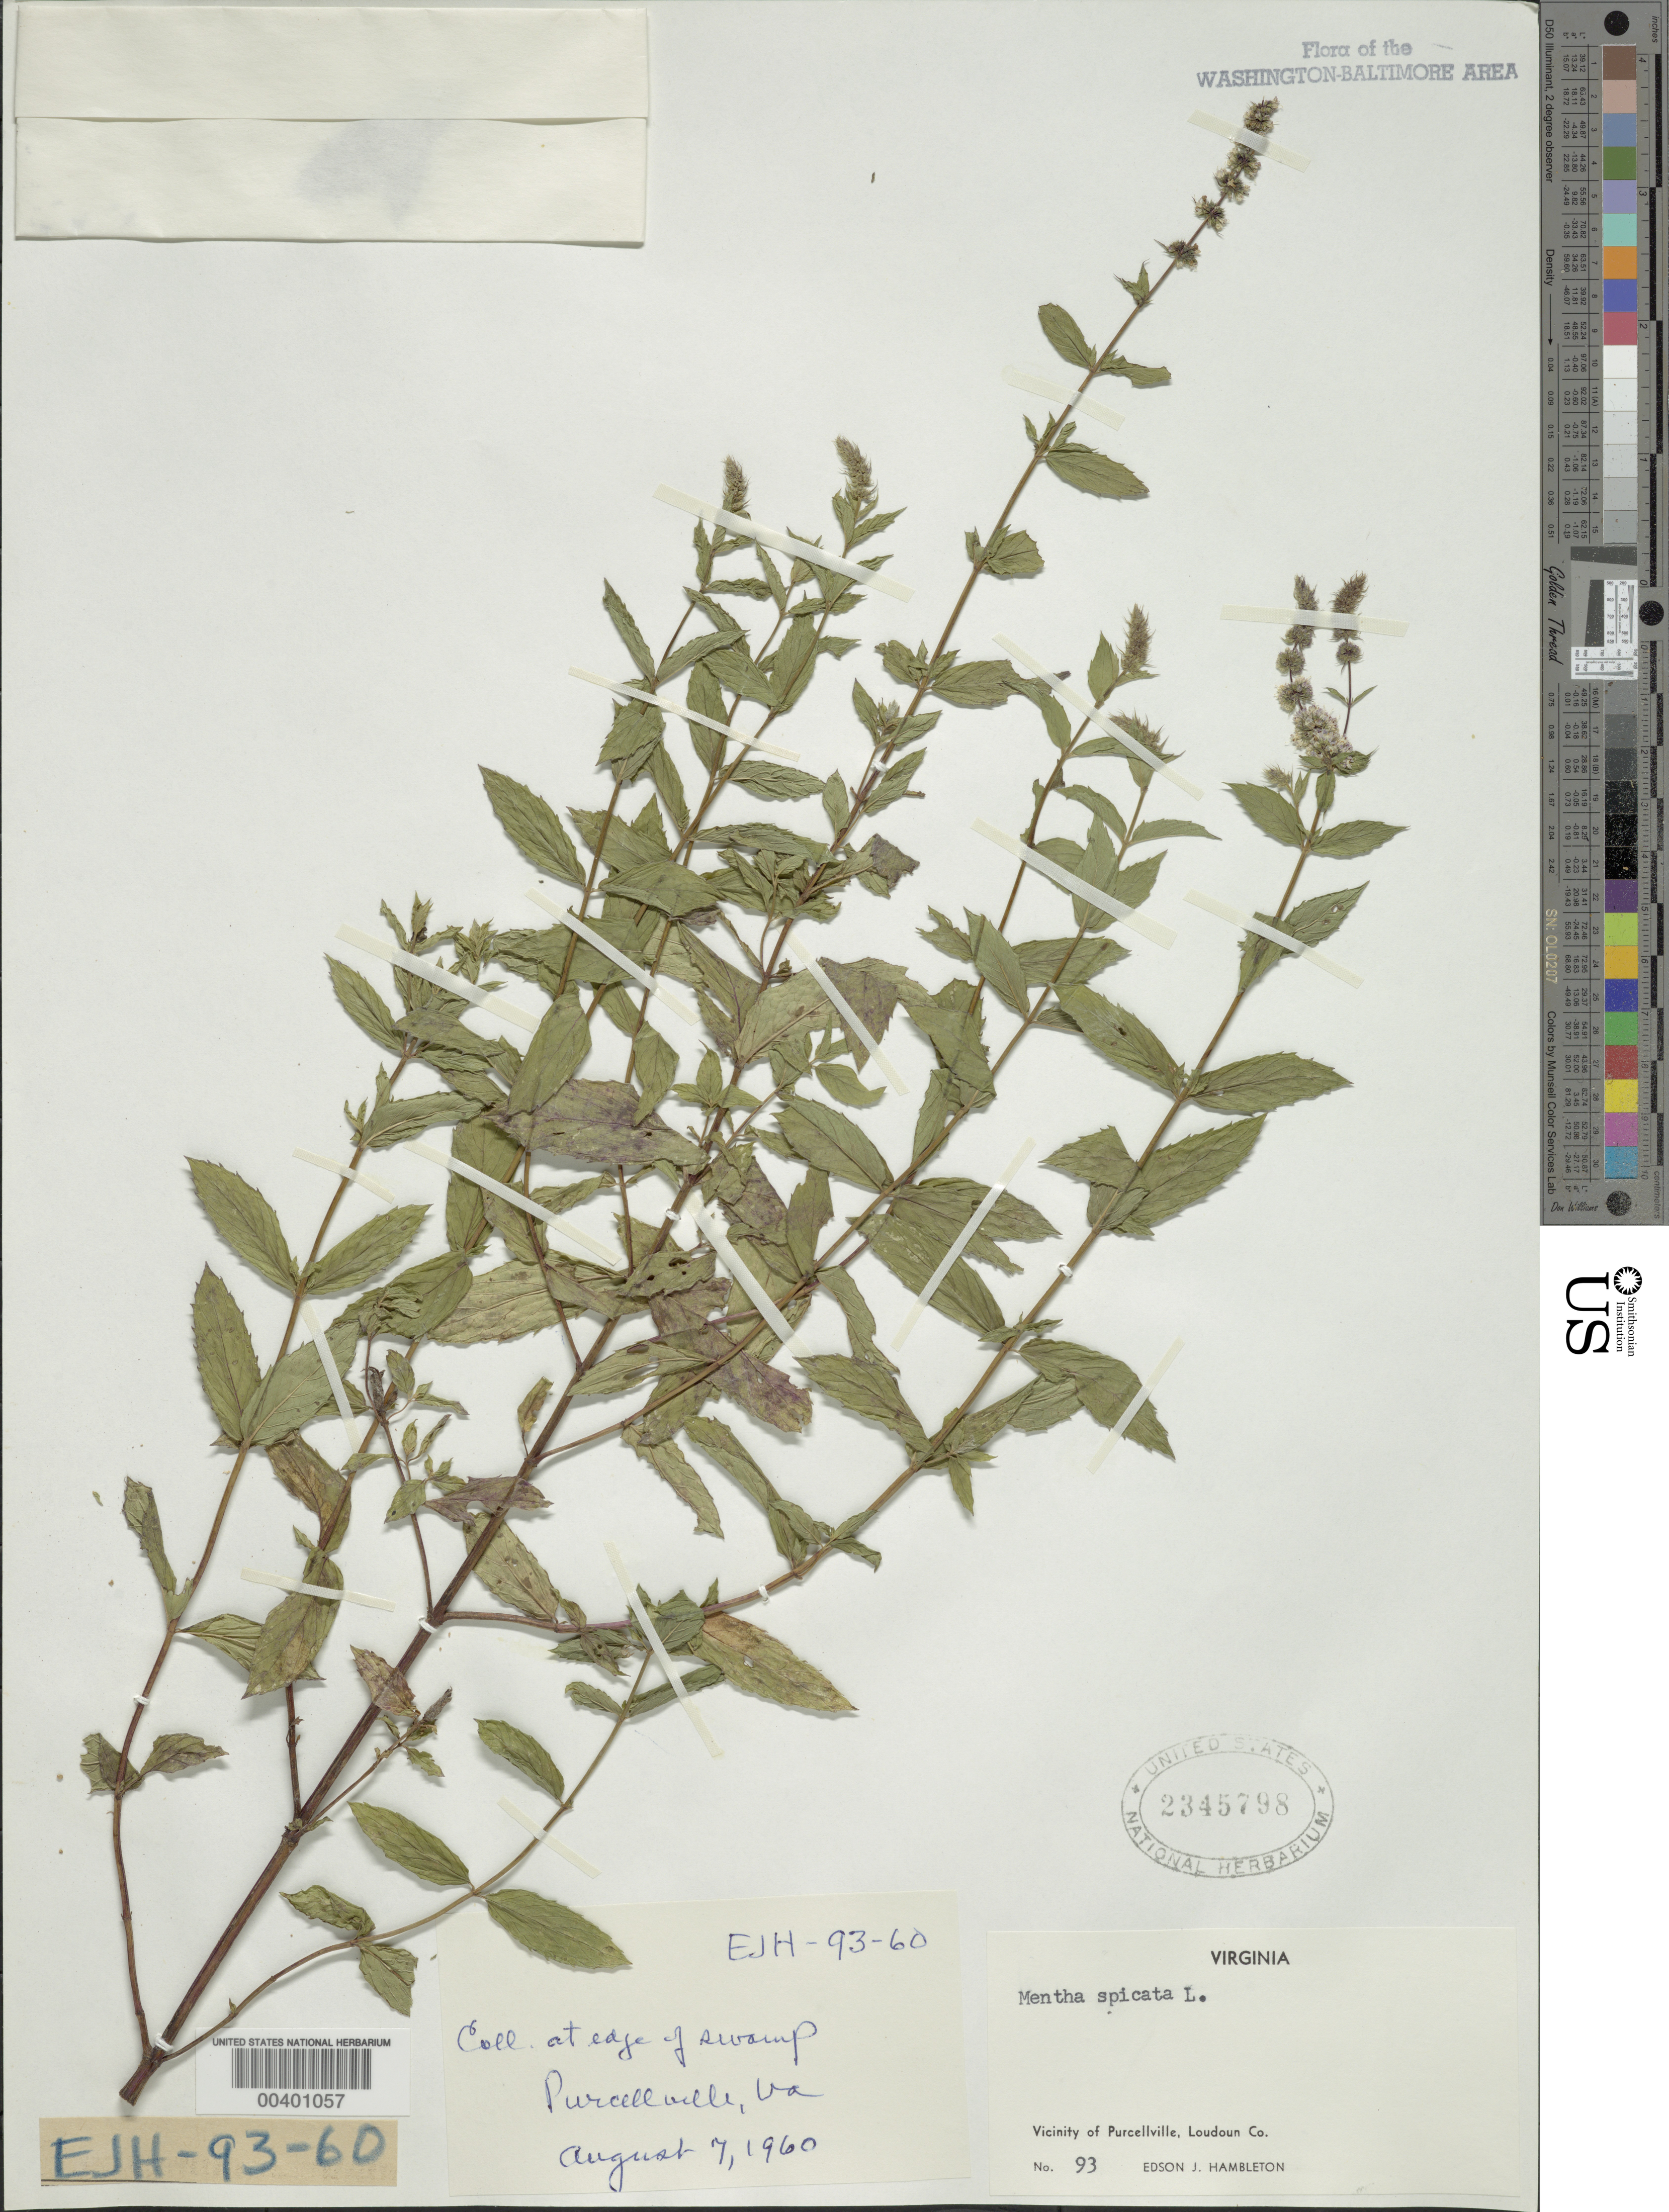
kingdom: Plantae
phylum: Tracheophyta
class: Magnoliopsida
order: Lamiales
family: Lamiaceae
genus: Mentha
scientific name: Mentha spicata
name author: L.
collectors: E. Hambleton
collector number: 93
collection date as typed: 07 Aug 1960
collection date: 1960-08-07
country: United States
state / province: Virginia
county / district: Loudoun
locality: Purcellville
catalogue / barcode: US 2345798